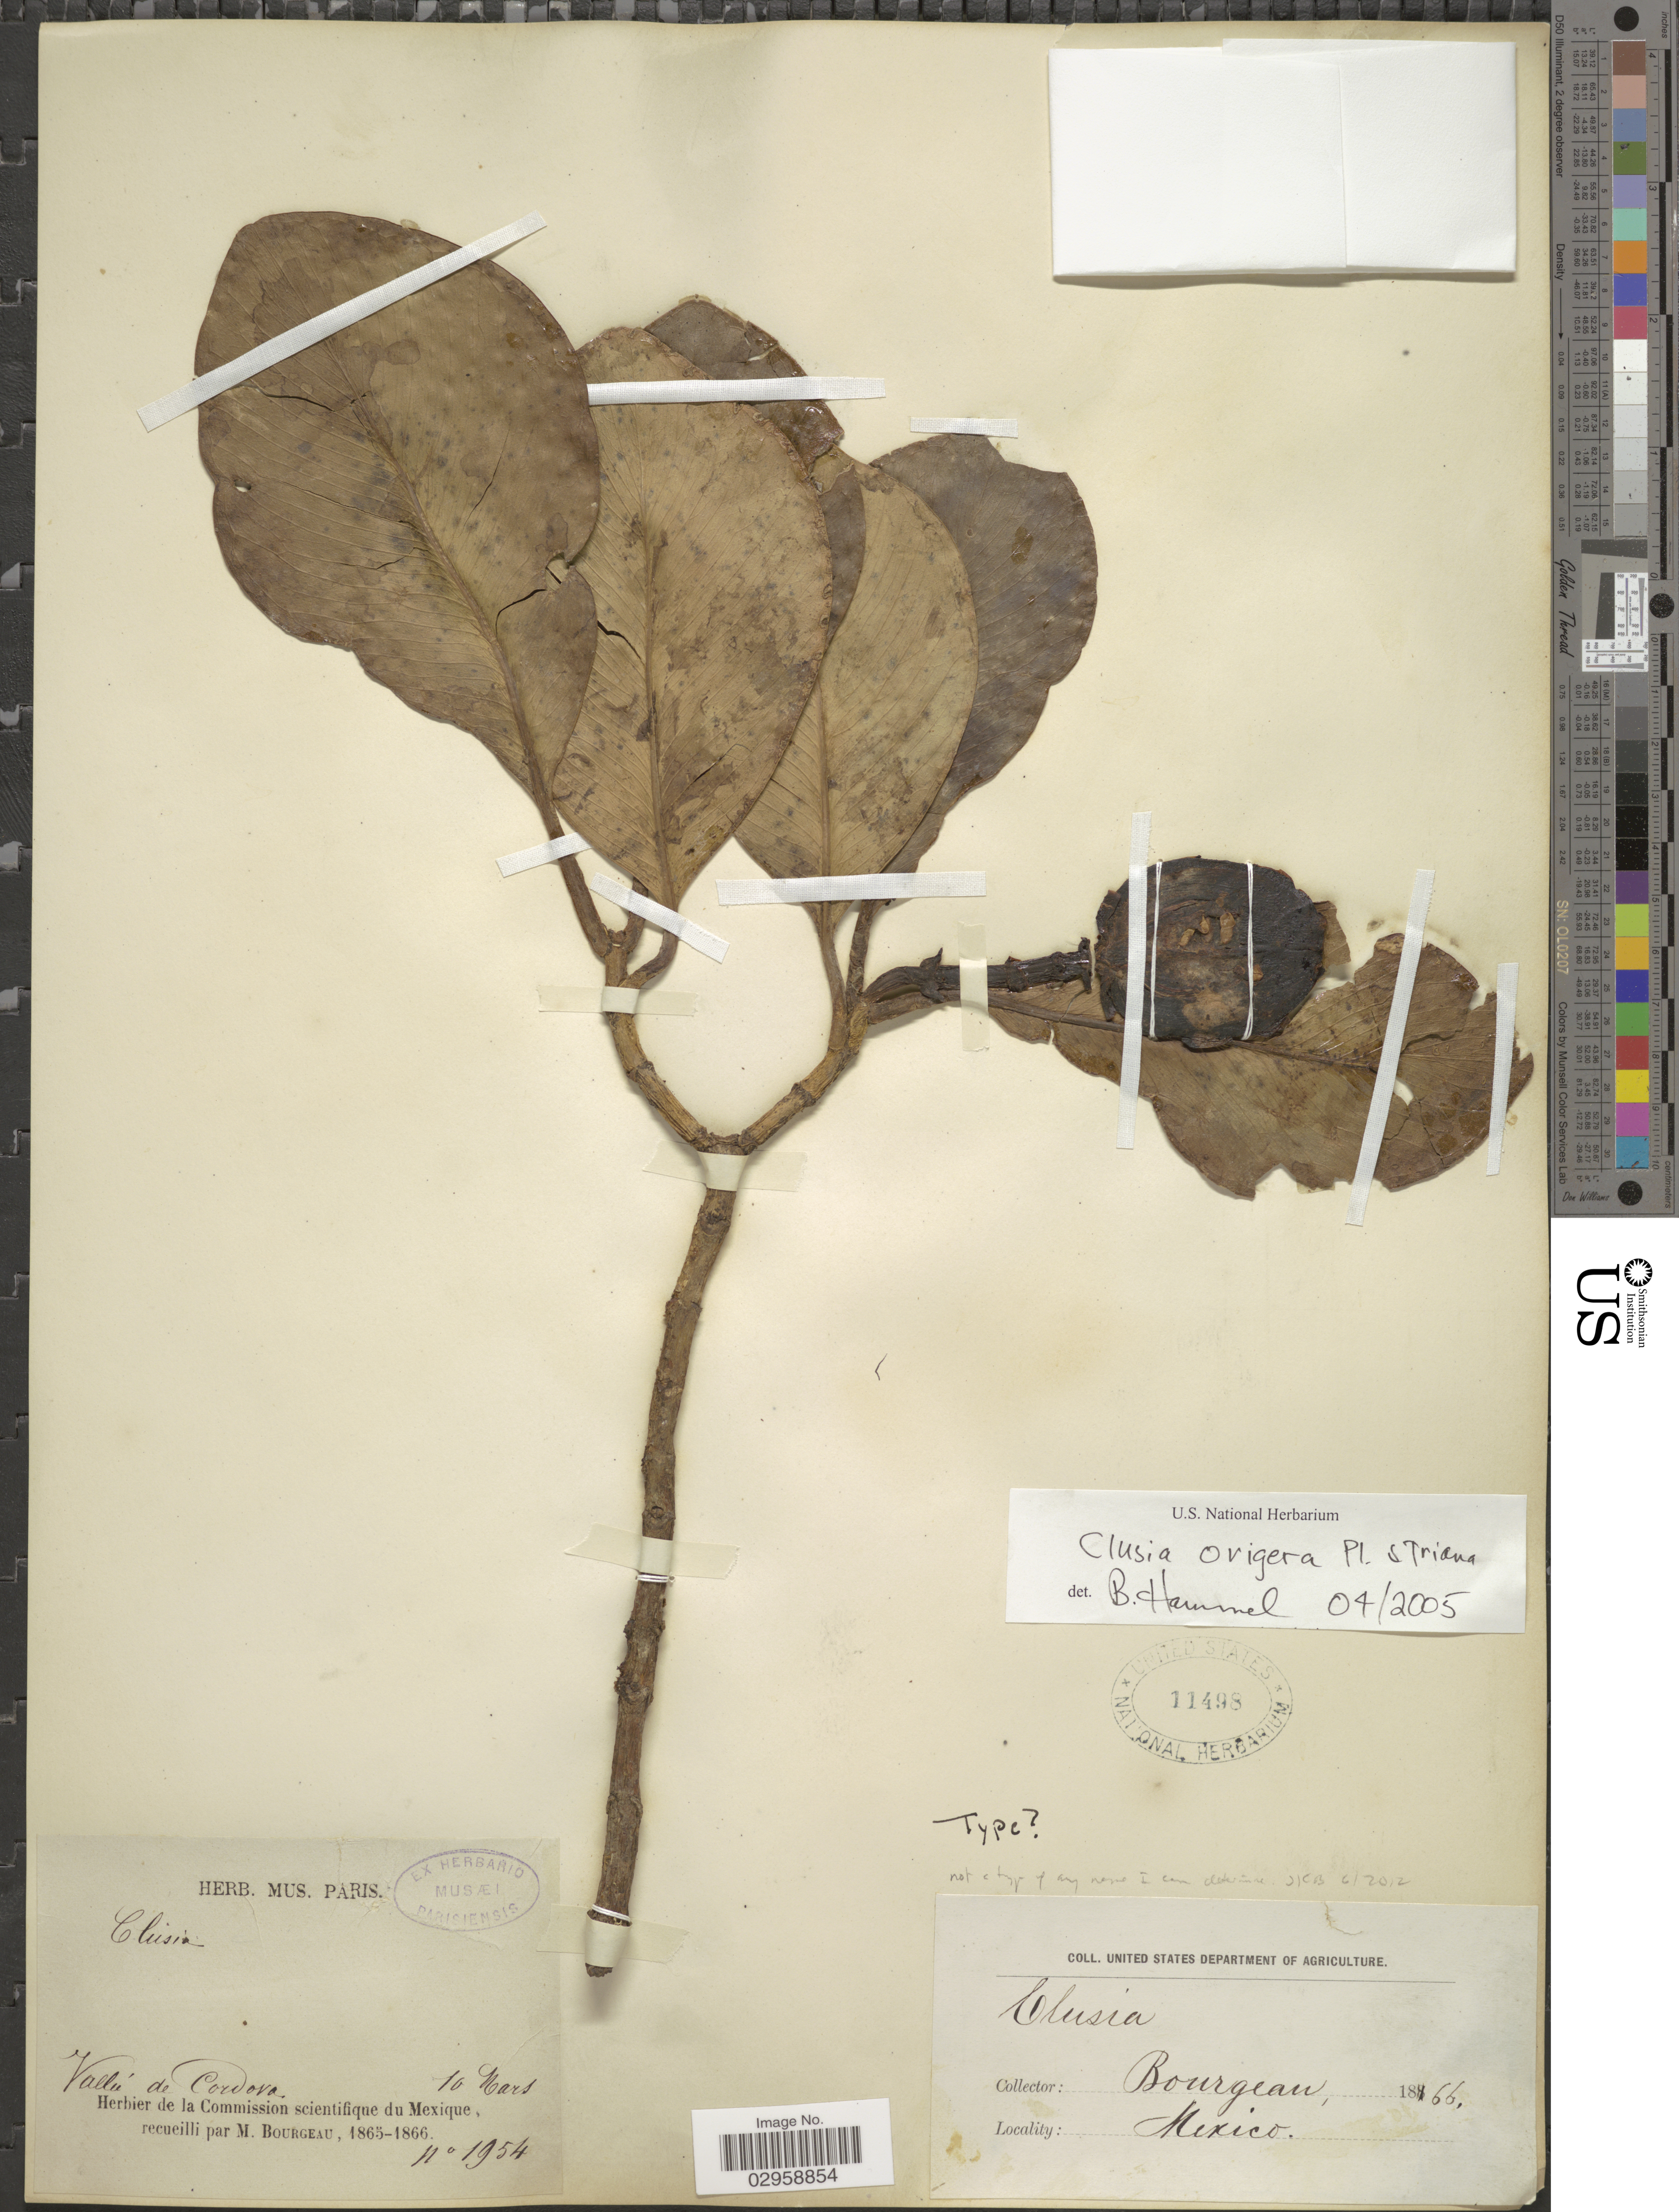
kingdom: Plantae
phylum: Tracheophyta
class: Magnoliopsida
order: Malpighiales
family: Clusiaceae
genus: Clusia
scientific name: Clusia ovigera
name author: Planch. & Triana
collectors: M. Bourgeau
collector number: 1954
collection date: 1865-03-10/1866-03-10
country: Mexico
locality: Vallée de Cordova.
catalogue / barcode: US 11498